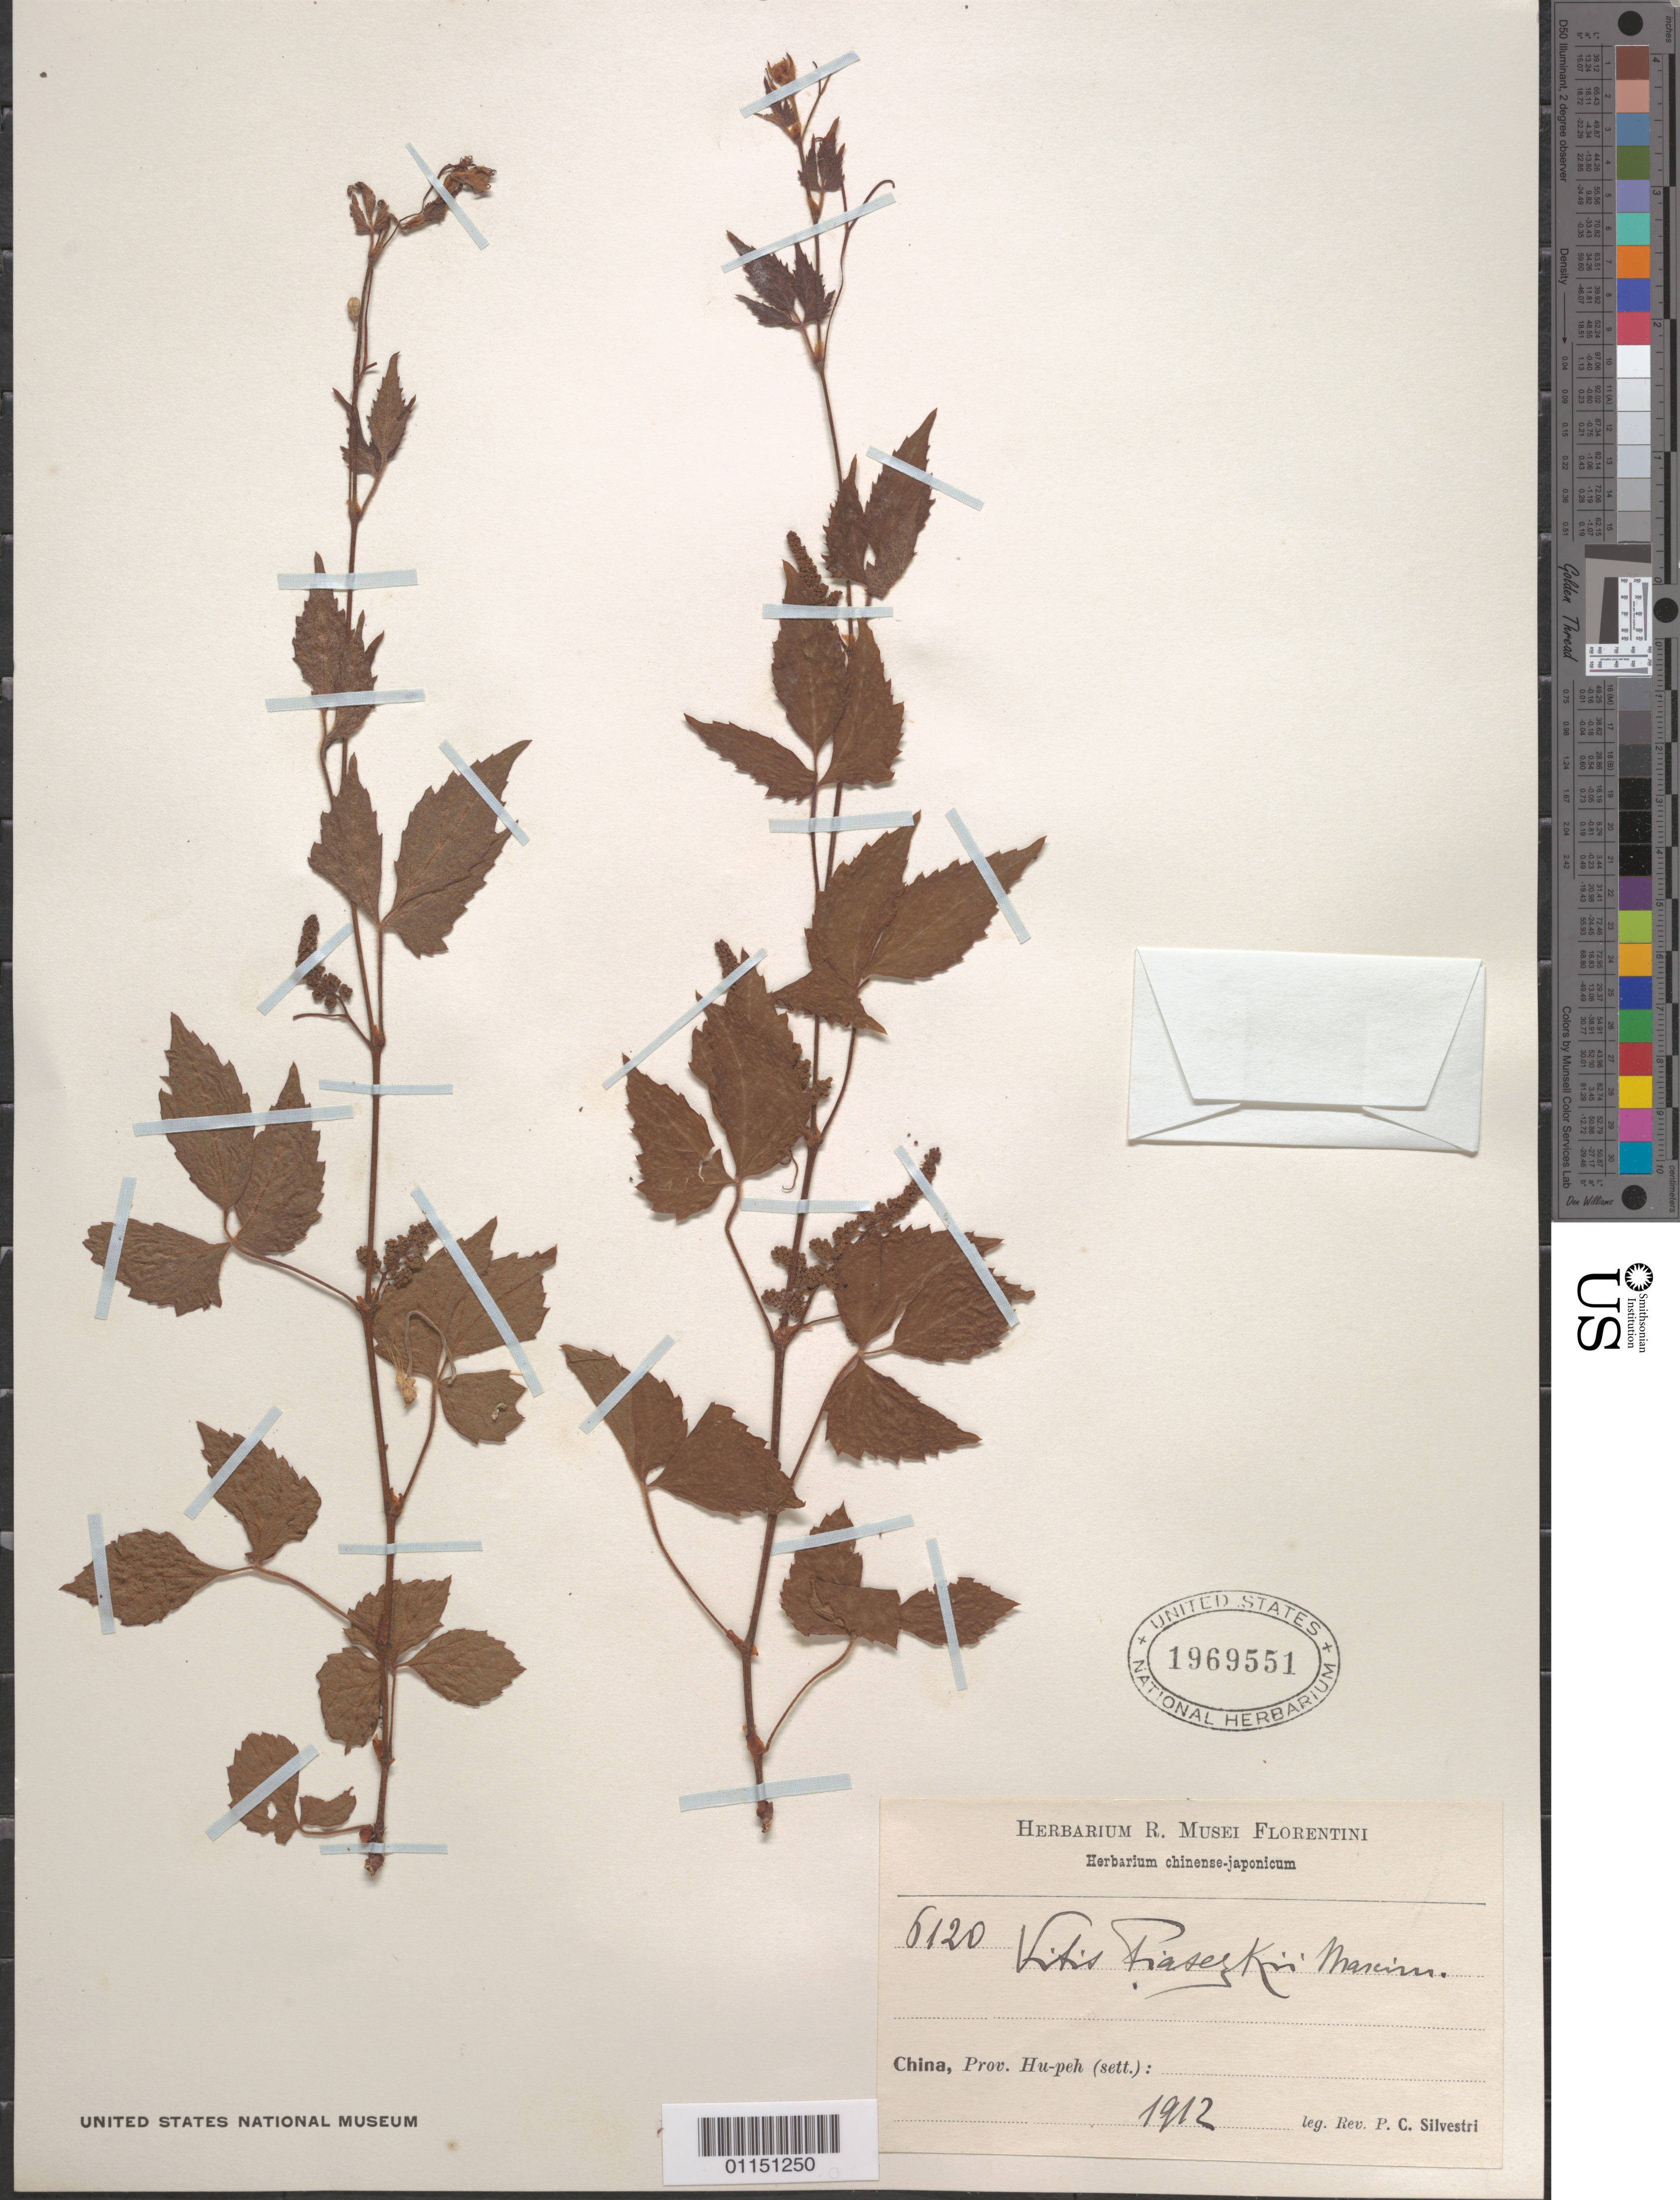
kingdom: Plantae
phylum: Tracheophyta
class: Magnoliopsida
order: Vitales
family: Vitaceae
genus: Vitis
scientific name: Vitis piasezkii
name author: Maxim.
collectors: P. Silvestri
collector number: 6120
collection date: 1912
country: China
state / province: Hubei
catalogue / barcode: US 1969551